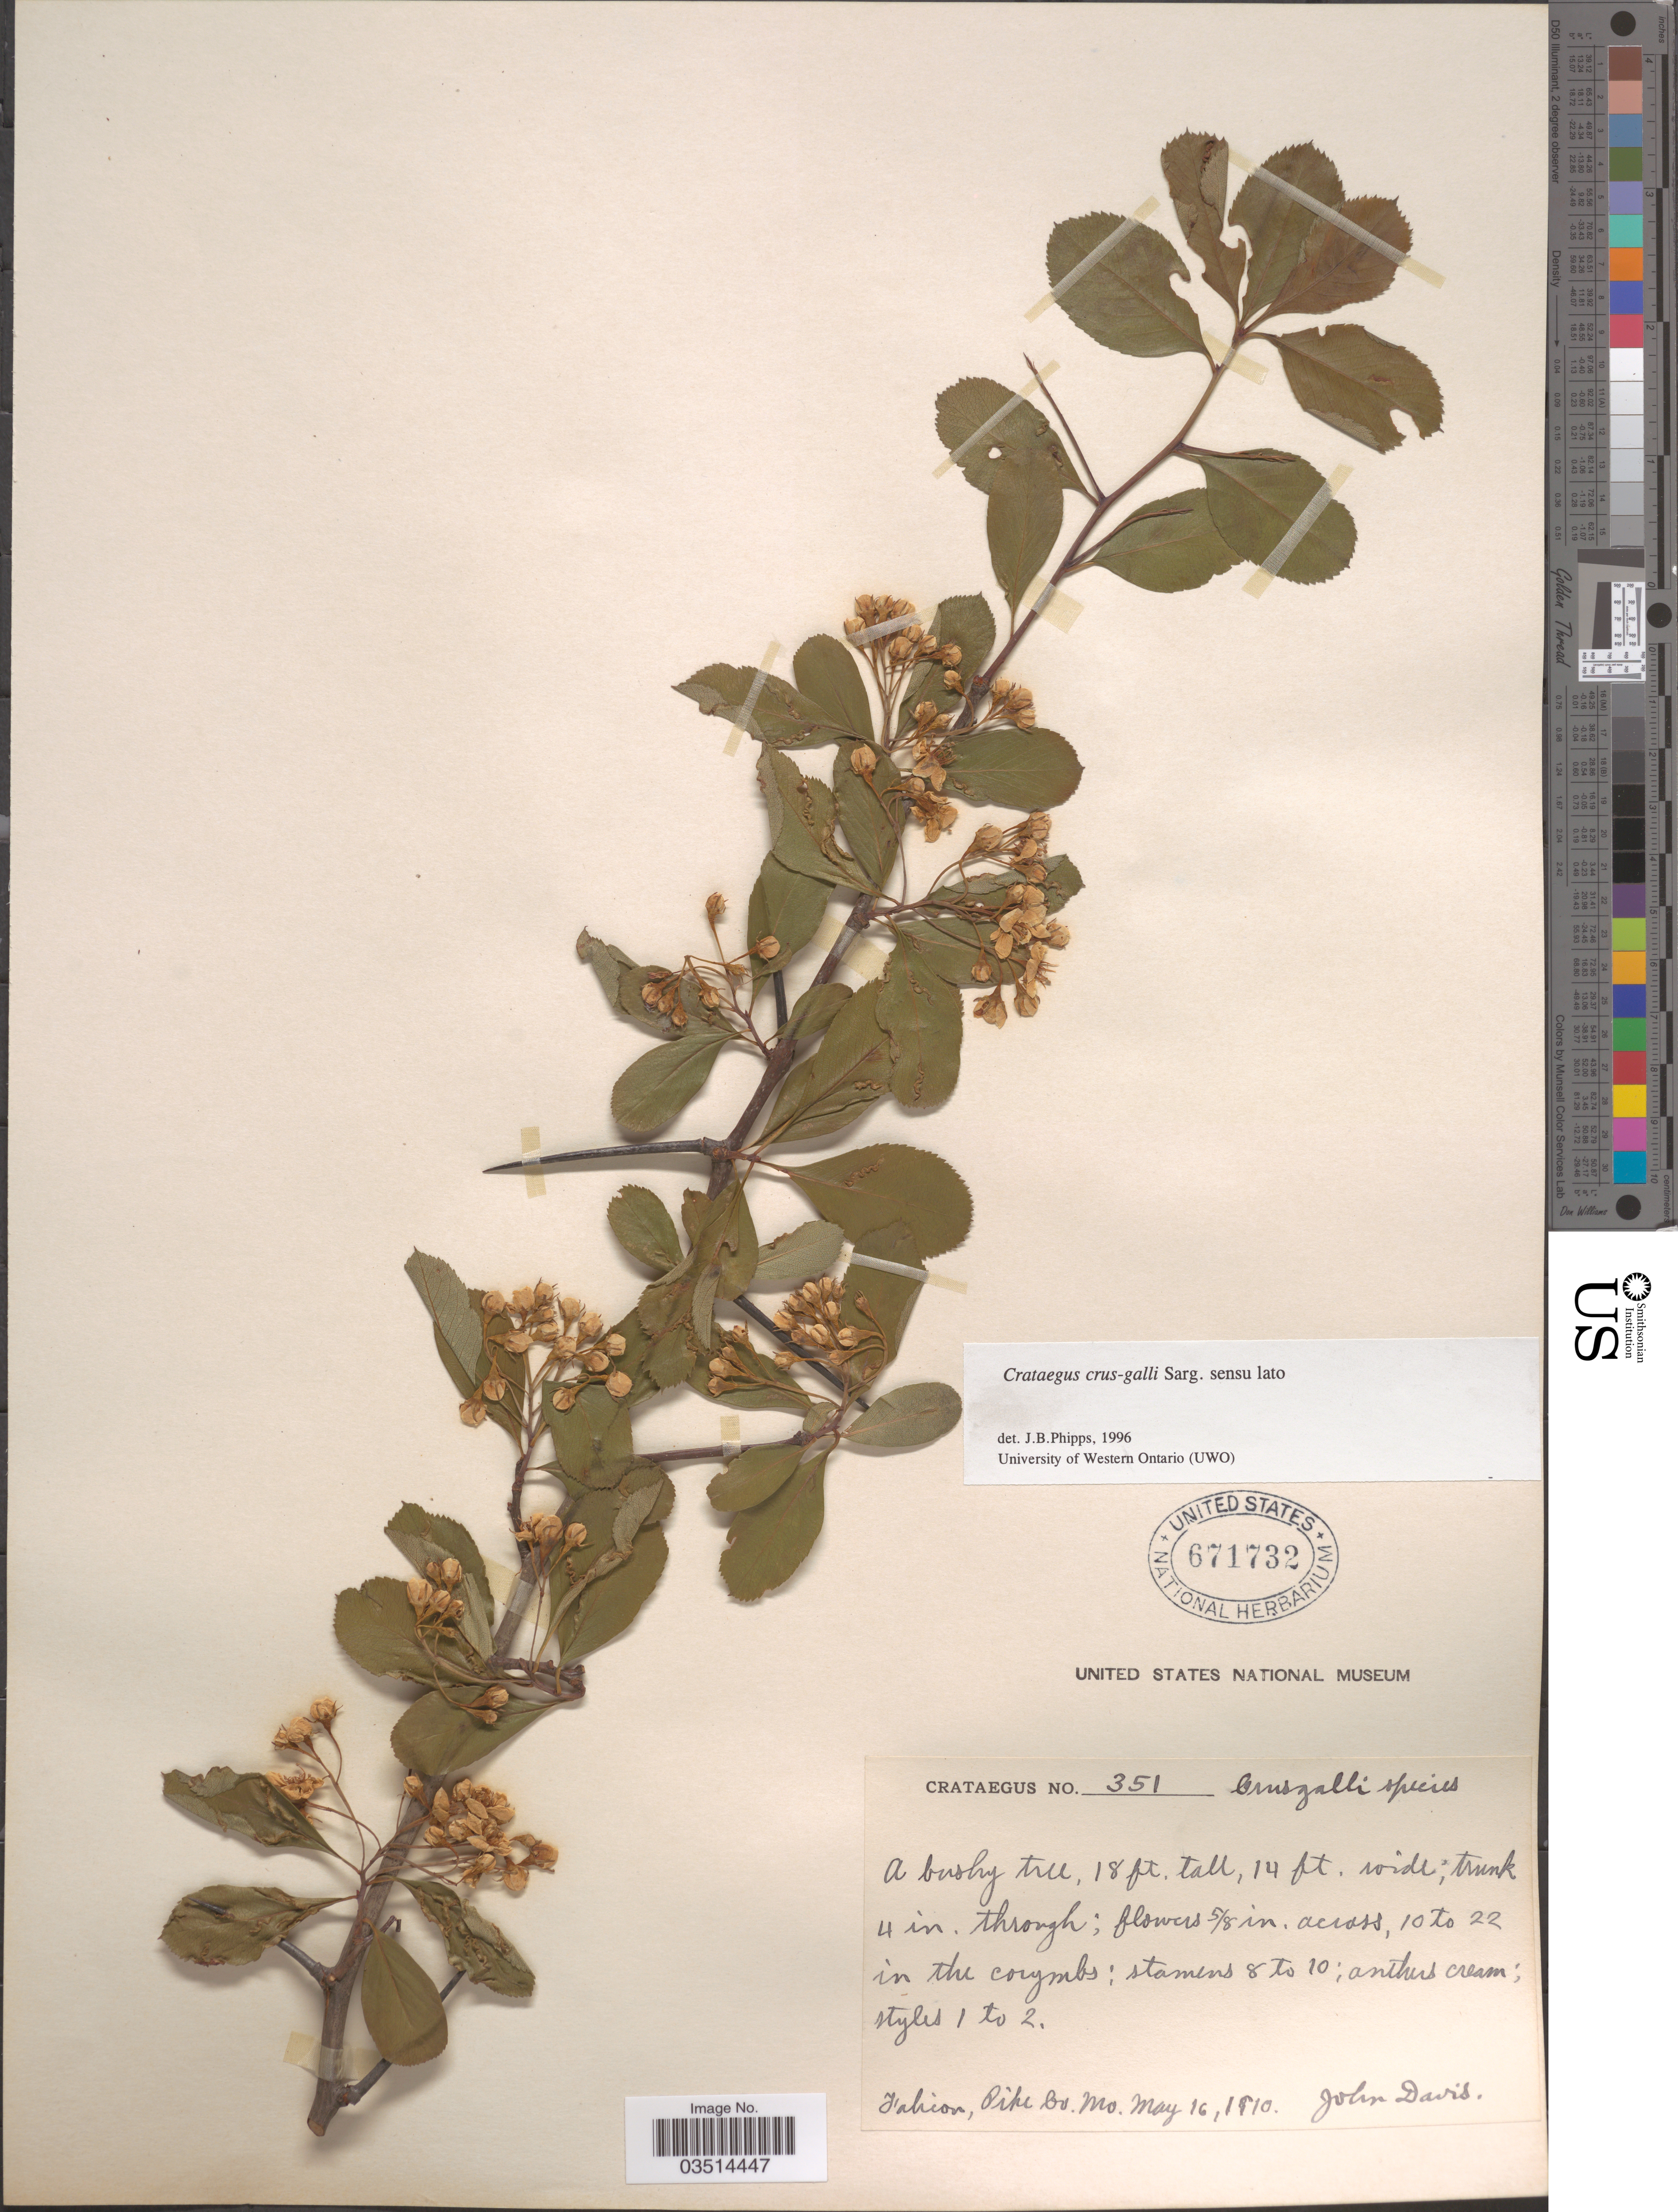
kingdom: Plantae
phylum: Tracheophyta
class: Magnoliopsida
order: Rosales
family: Rosaceae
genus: Crataegus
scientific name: Crataegus crus-galli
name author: L.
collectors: J. Davis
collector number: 351?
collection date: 1910-05-16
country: United States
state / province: Missouri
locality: Halicon, Pike Co.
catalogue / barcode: US 671732